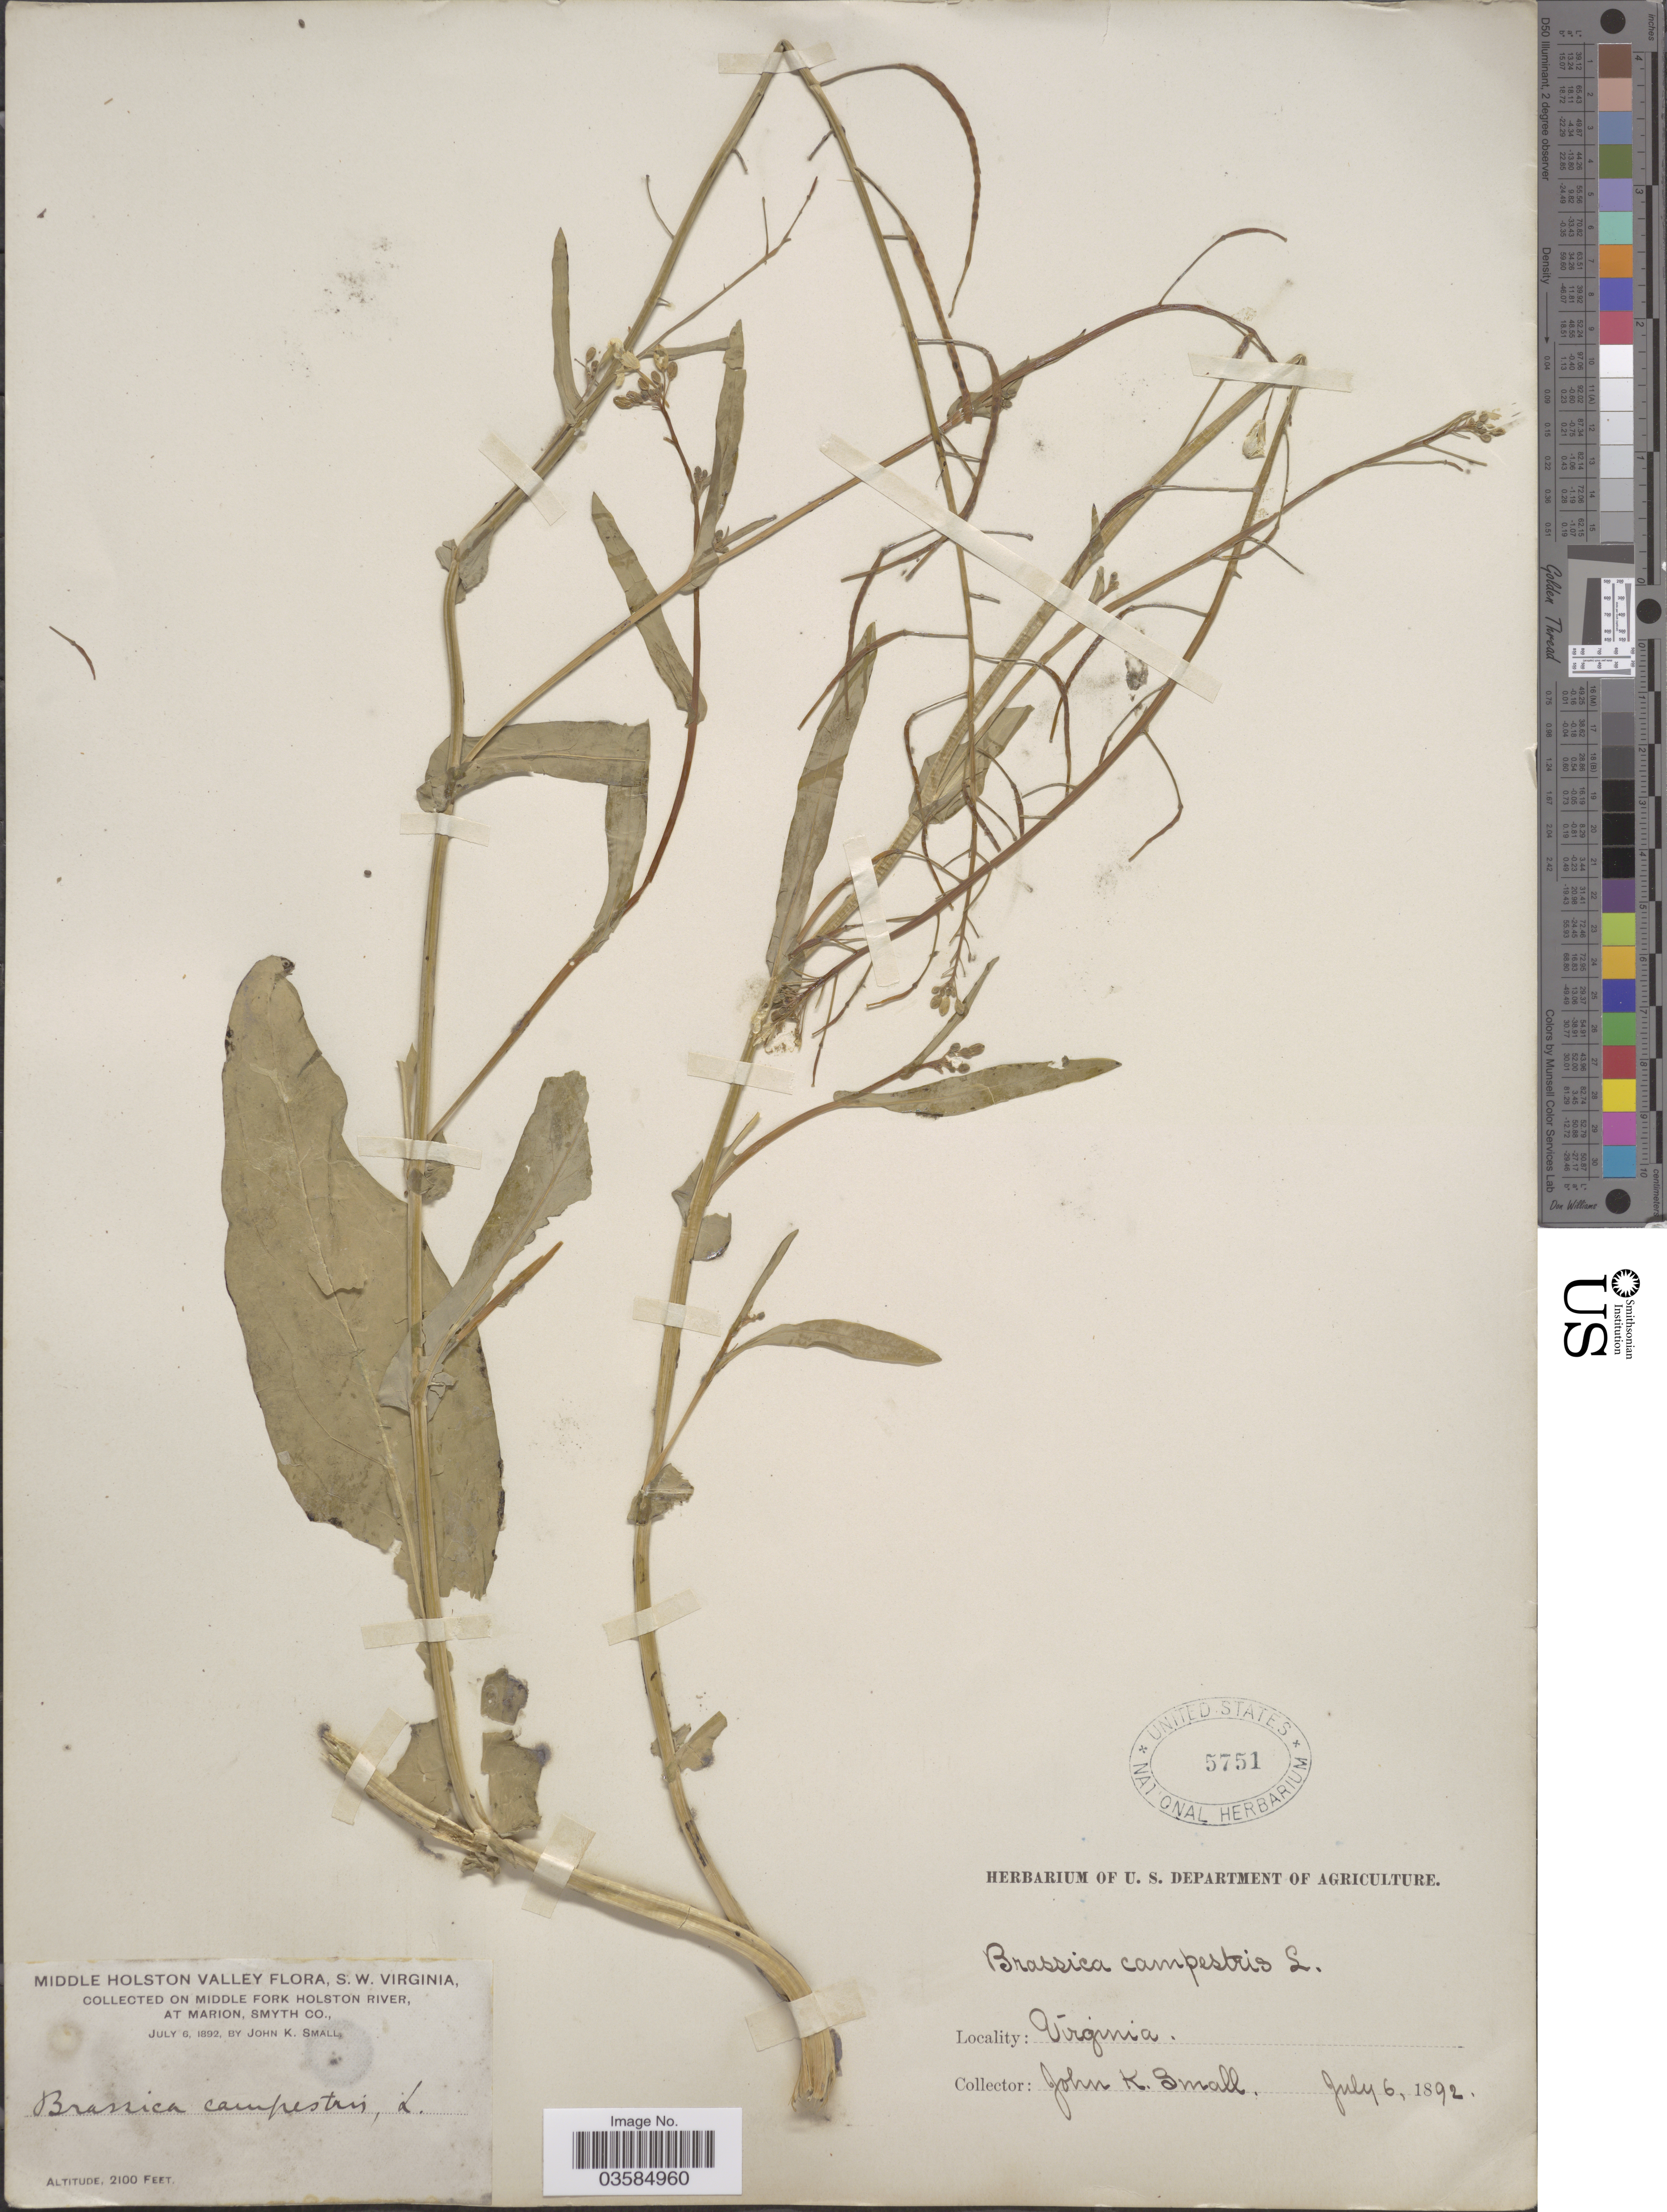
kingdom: Plantae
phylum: Tracheophyta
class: Magnoliopsida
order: Brassicales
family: Brassicaceae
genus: Brassica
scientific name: Brassica campestris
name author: L.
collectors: J. K. Small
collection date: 1892-07-06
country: United States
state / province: Virginia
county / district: Smyth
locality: Middle Holston Valley, S. W. Virginia. On middle Fork Holston River, at Marion, Smyth Co.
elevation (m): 640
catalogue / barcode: US 5751